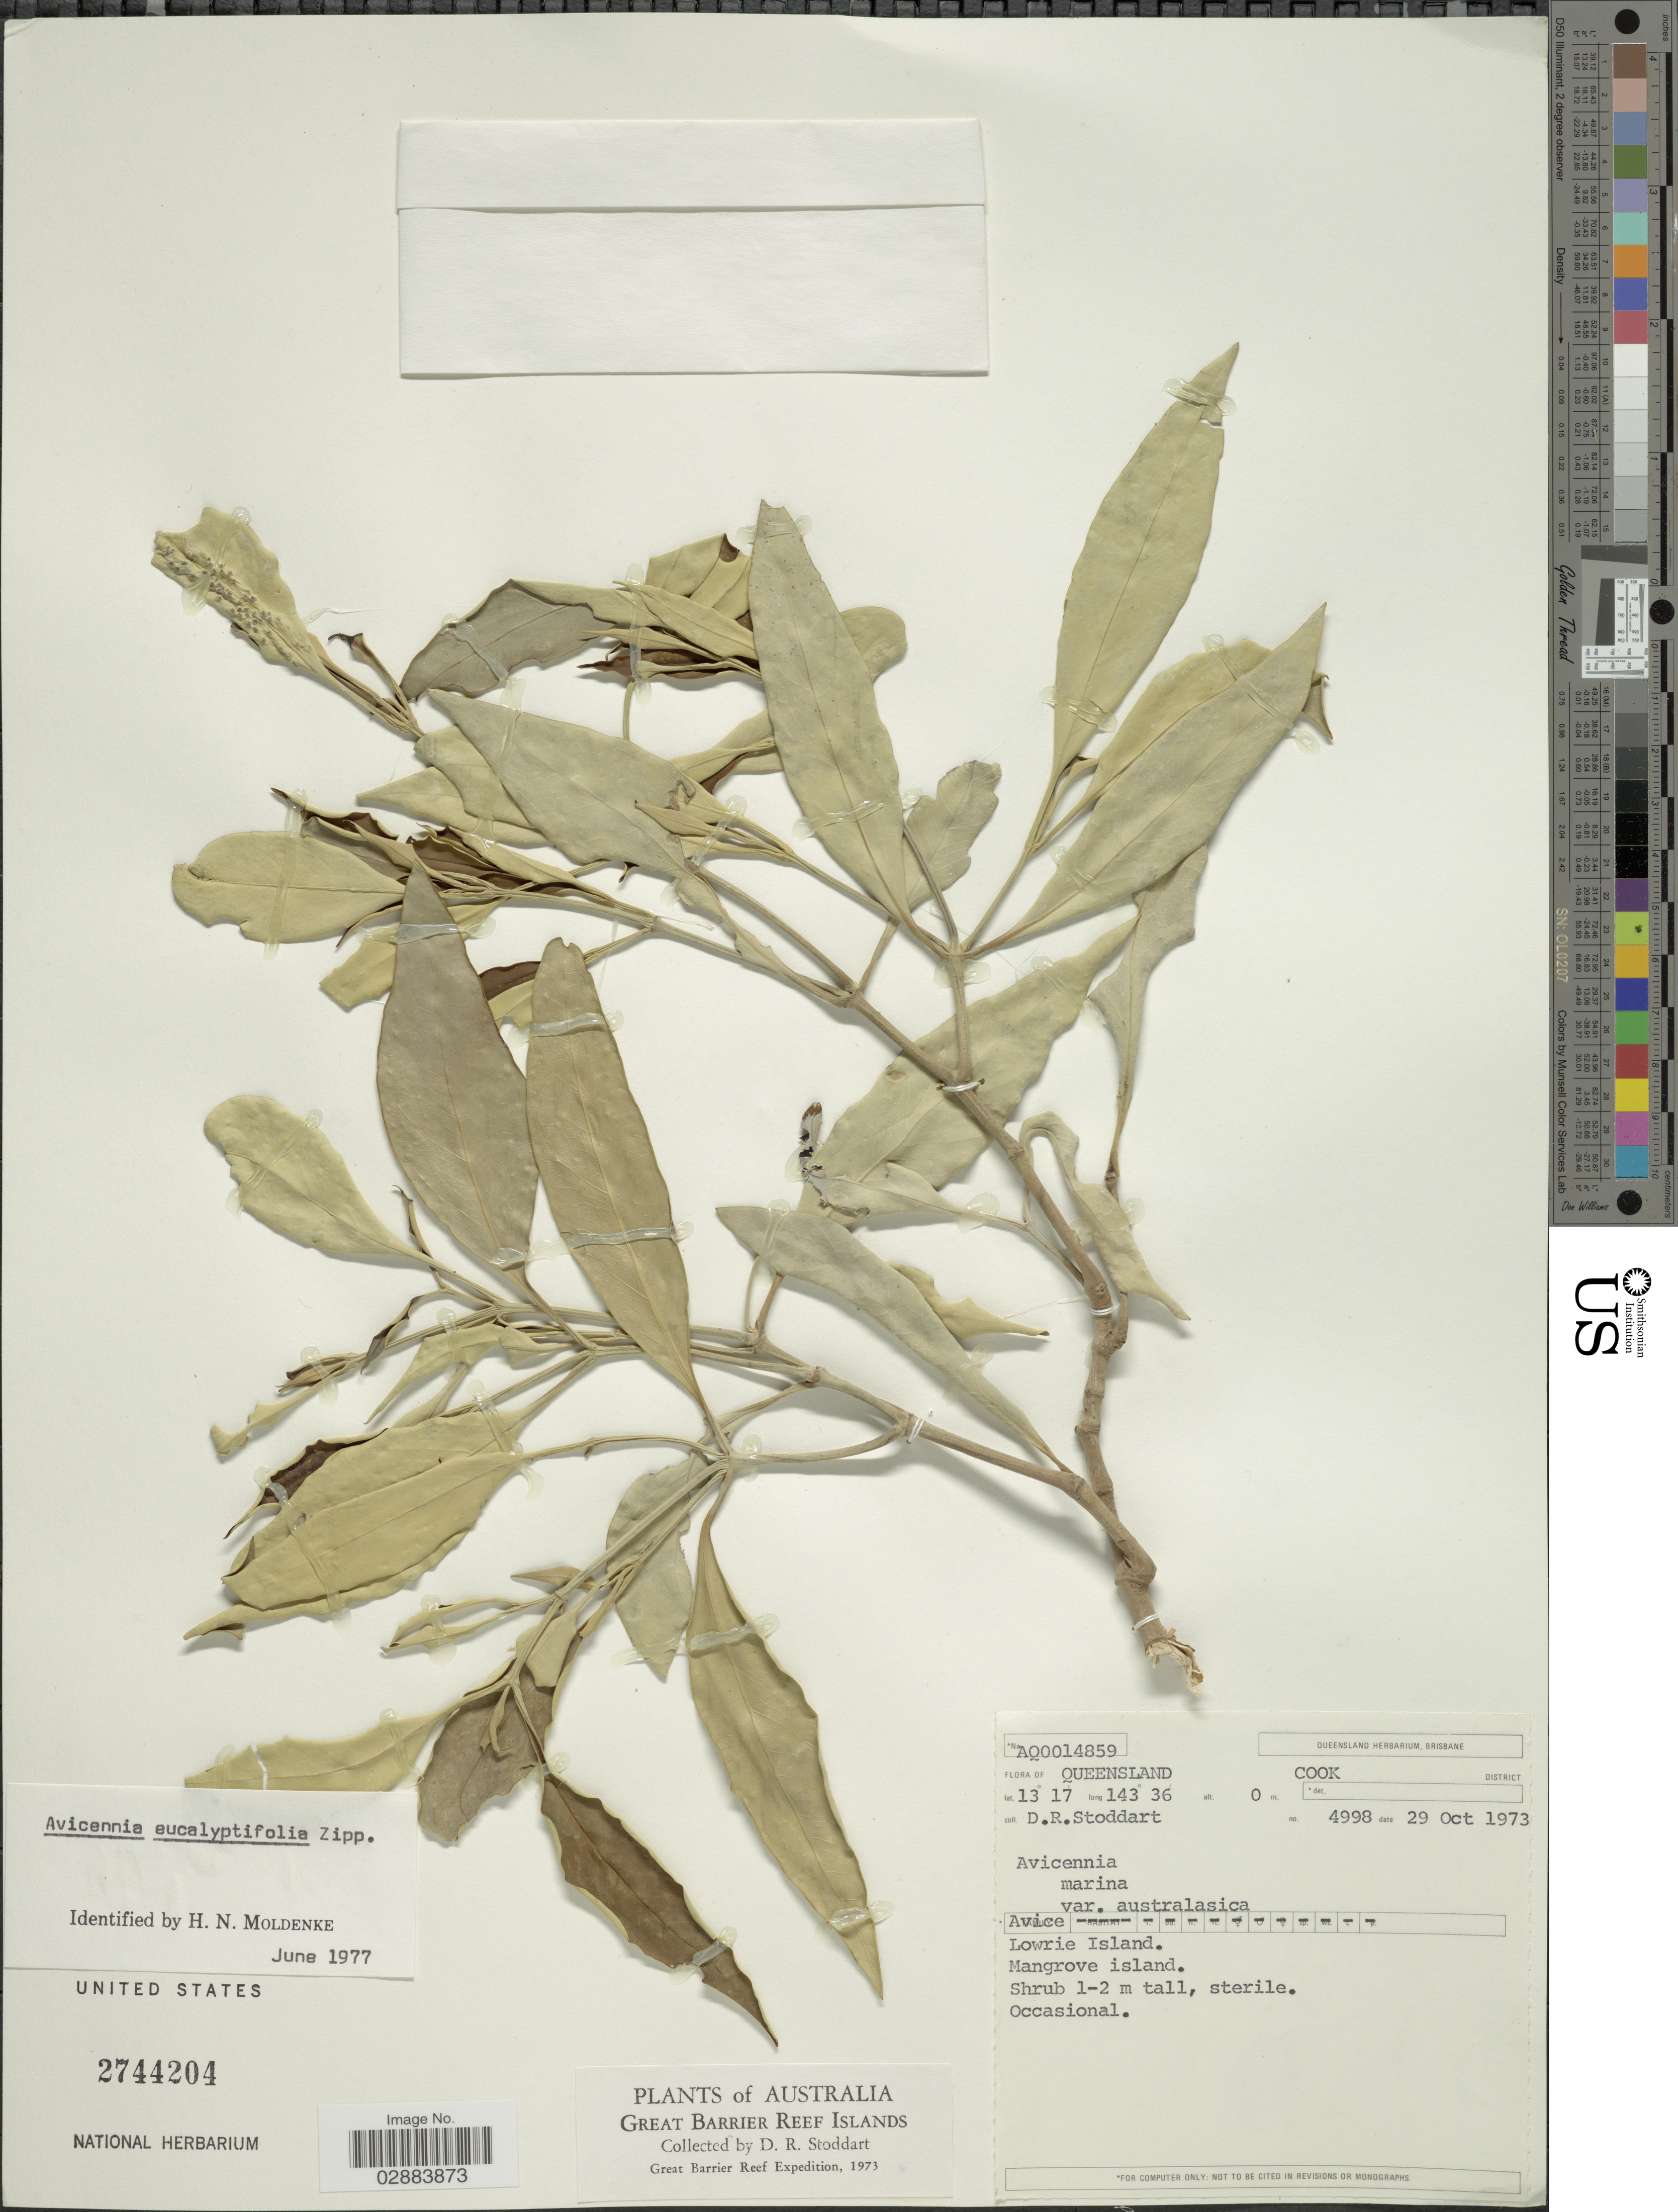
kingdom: Plantae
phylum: Tracheophyta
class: Magnoliopsida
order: Lamiales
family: Acanthaceae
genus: Avicennia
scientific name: Avicennia eucalyptifolia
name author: (Valeton) Zipp. ex Moldenke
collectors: D. R. Stoddart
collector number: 4998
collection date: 1973-10-29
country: Australia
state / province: Queensland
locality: Cook District. Lowrie Island.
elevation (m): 0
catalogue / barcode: US 2744204